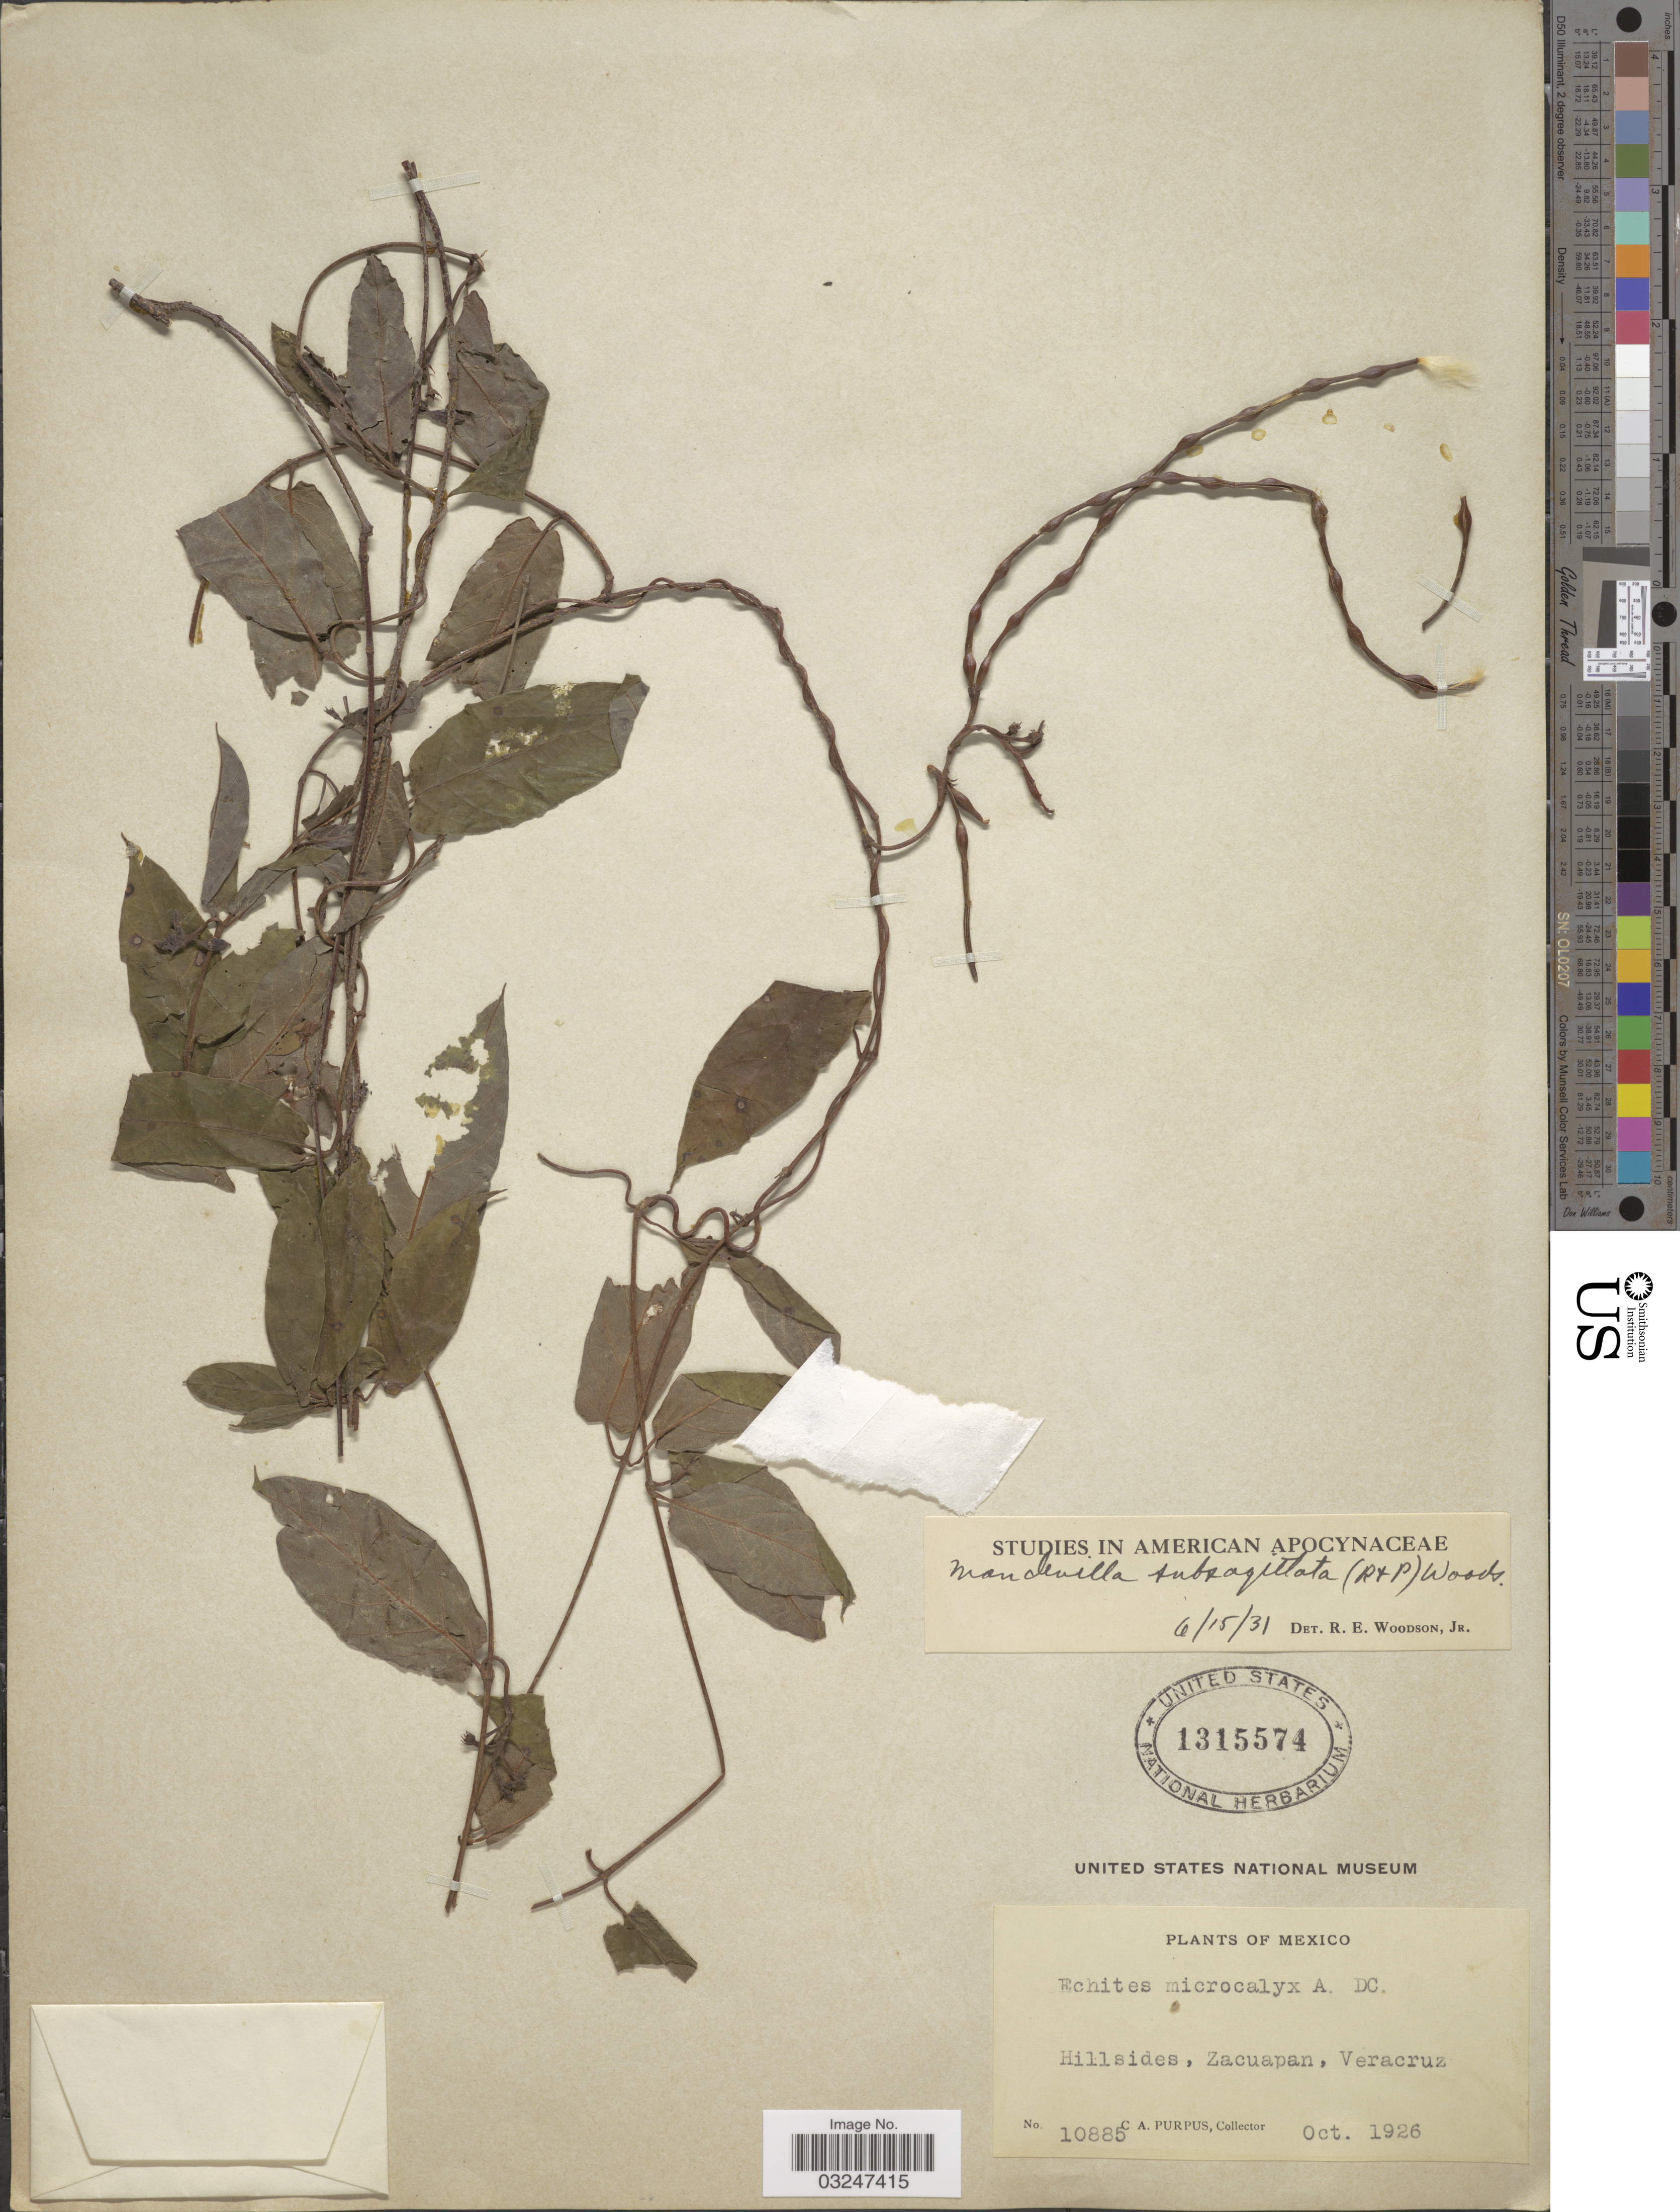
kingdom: Plantae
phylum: Tracheophyta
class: Magnoliopsida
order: Gentianales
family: Apocynaceae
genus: Mandevilla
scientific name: Mandevilla subsagittata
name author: (Ruiz & Pav.) Woodson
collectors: C. A. Purpus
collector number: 10885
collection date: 1926-10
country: Mexico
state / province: Veracruz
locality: Hillsides, Zacuapan, Veracruz.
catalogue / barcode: US 1315574